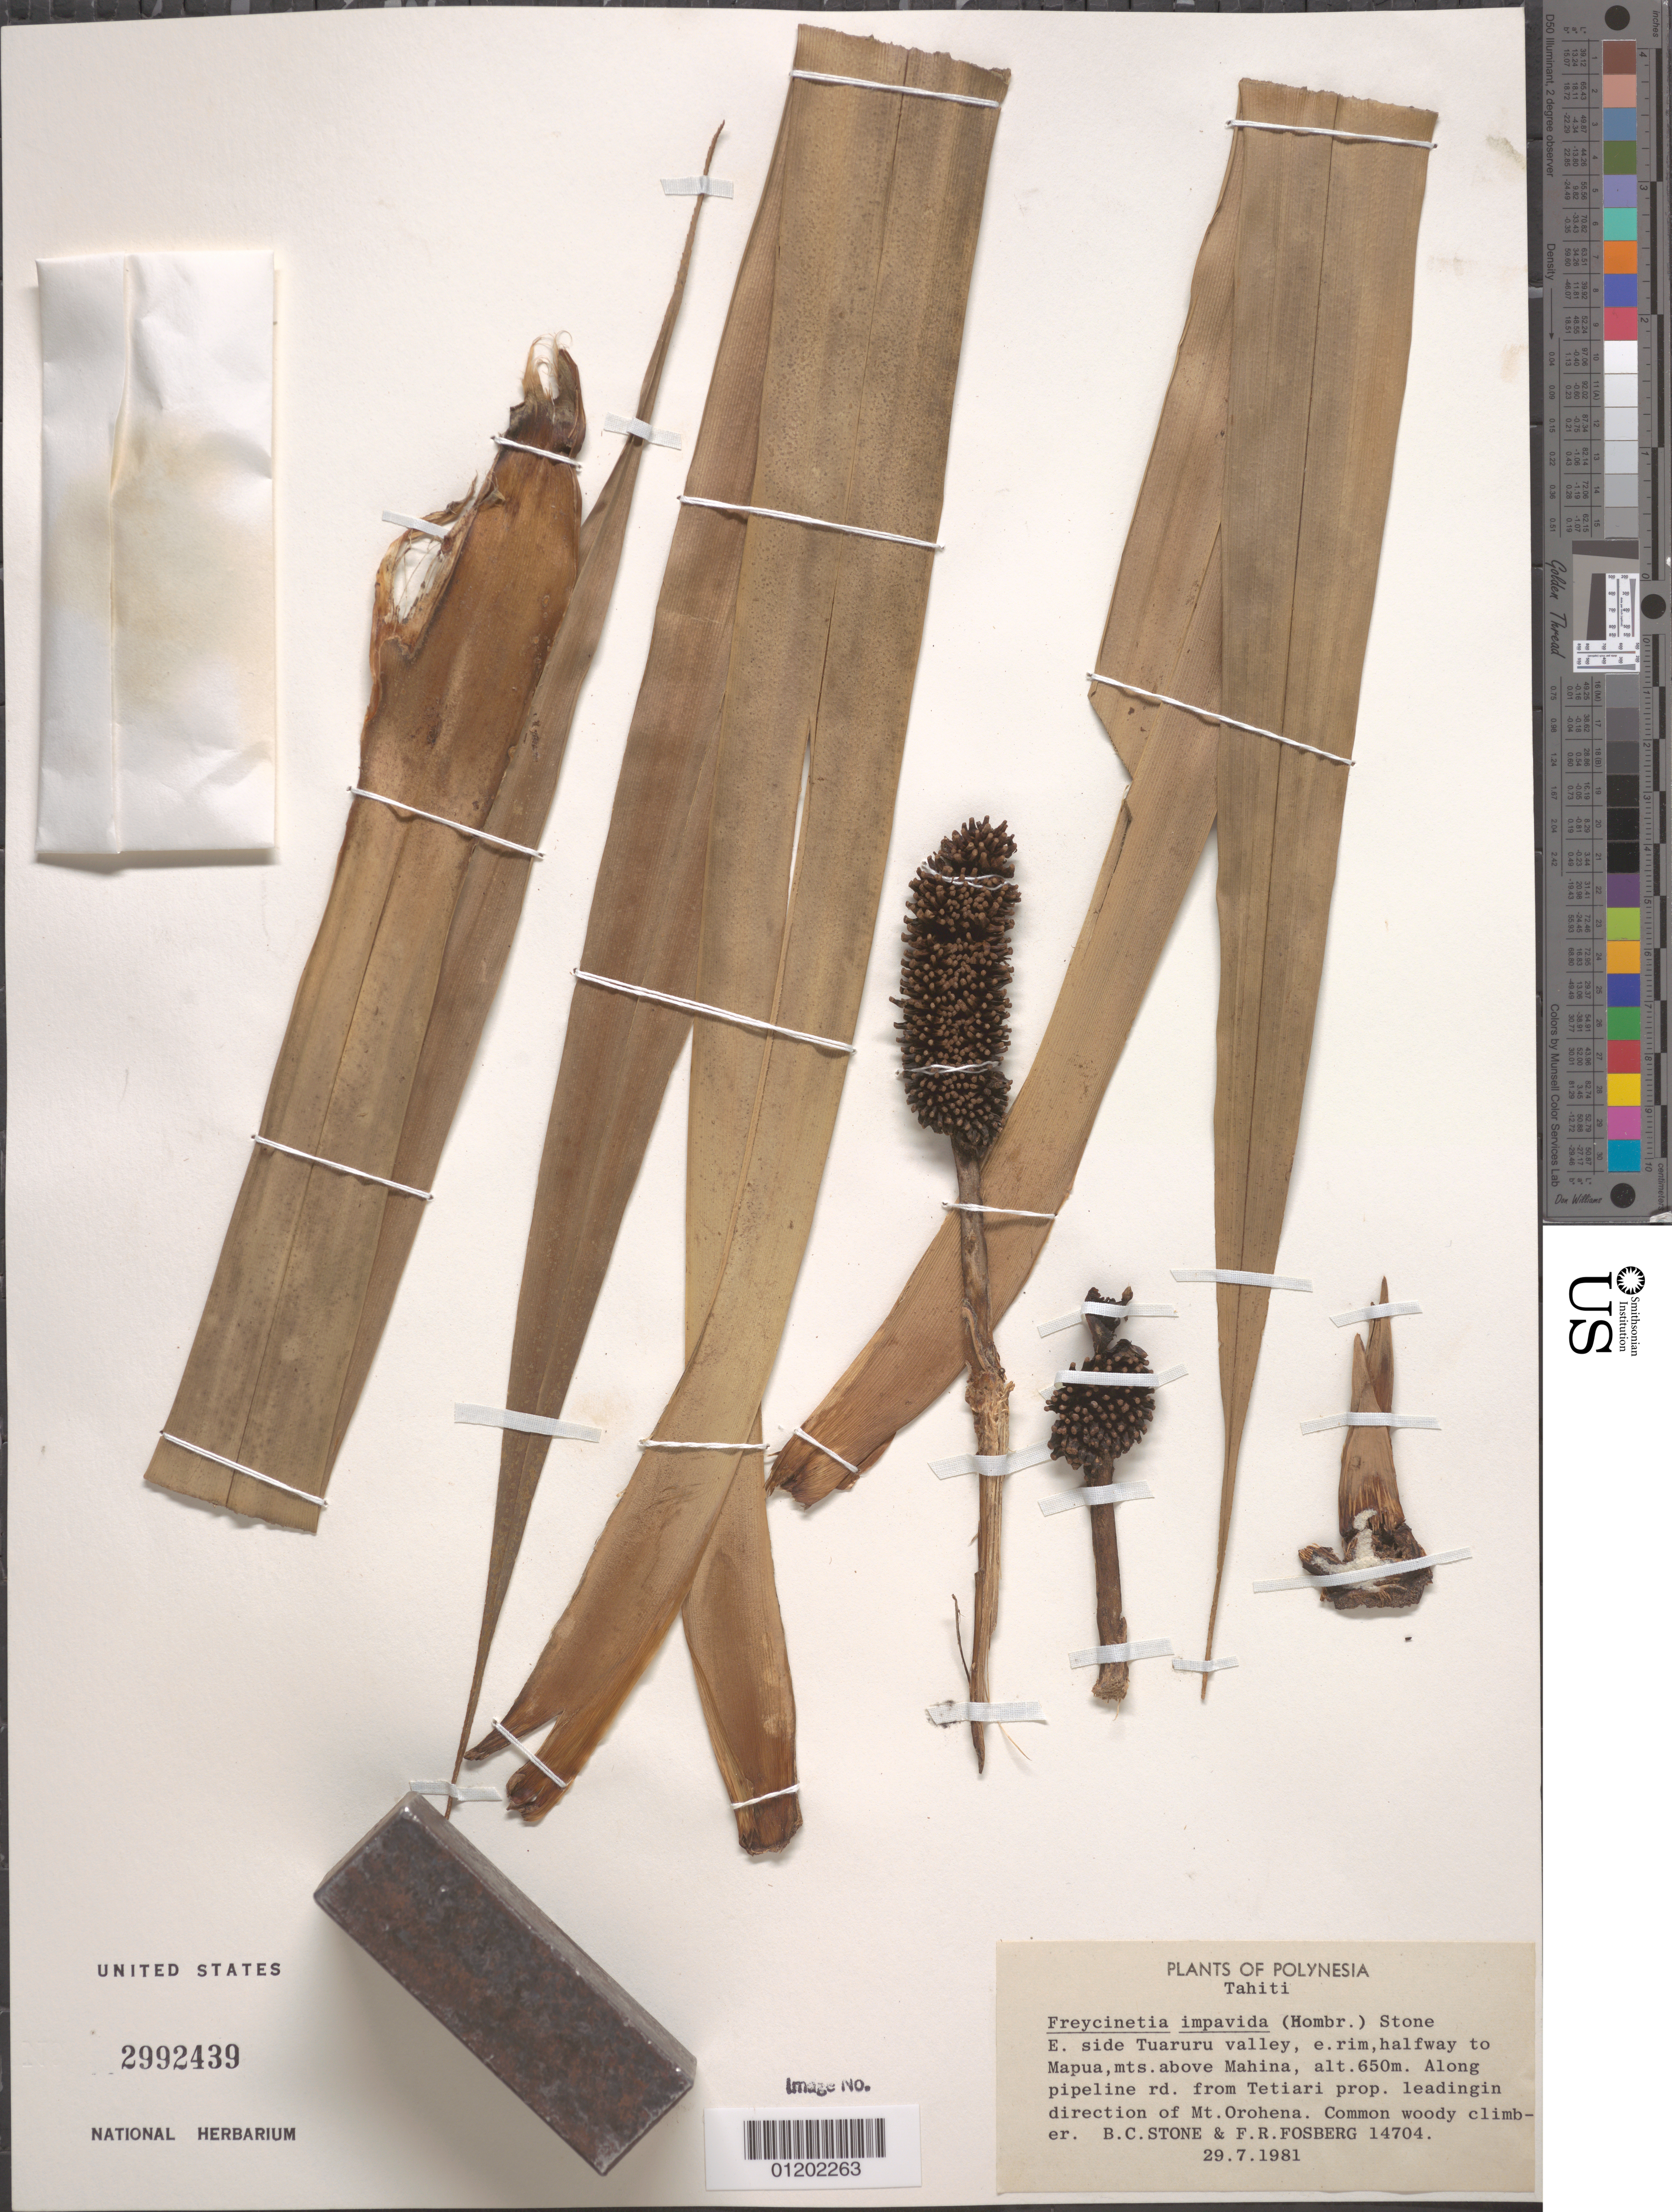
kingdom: Plantae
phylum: Tracheophyta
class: Liliopsida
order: Pandanales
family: Pandanaceae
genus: Freycinetia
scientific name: Freycinetia impavida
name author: (Hombr. & Jacquinot ex Decne.) B.C. Stone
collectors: B. C. Stone & F. R. Fosberg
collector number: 14704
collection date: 1981-07-29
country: French Polynesia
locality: Polynesia. Tahiti. E.side Tuaruru valley, e.rim, halfway to Mapua, mts.above Mahina. Along pipeline rd. from Tetiari prop. leadgrin direction of Mt. Orohena.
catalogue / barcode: US 2992439